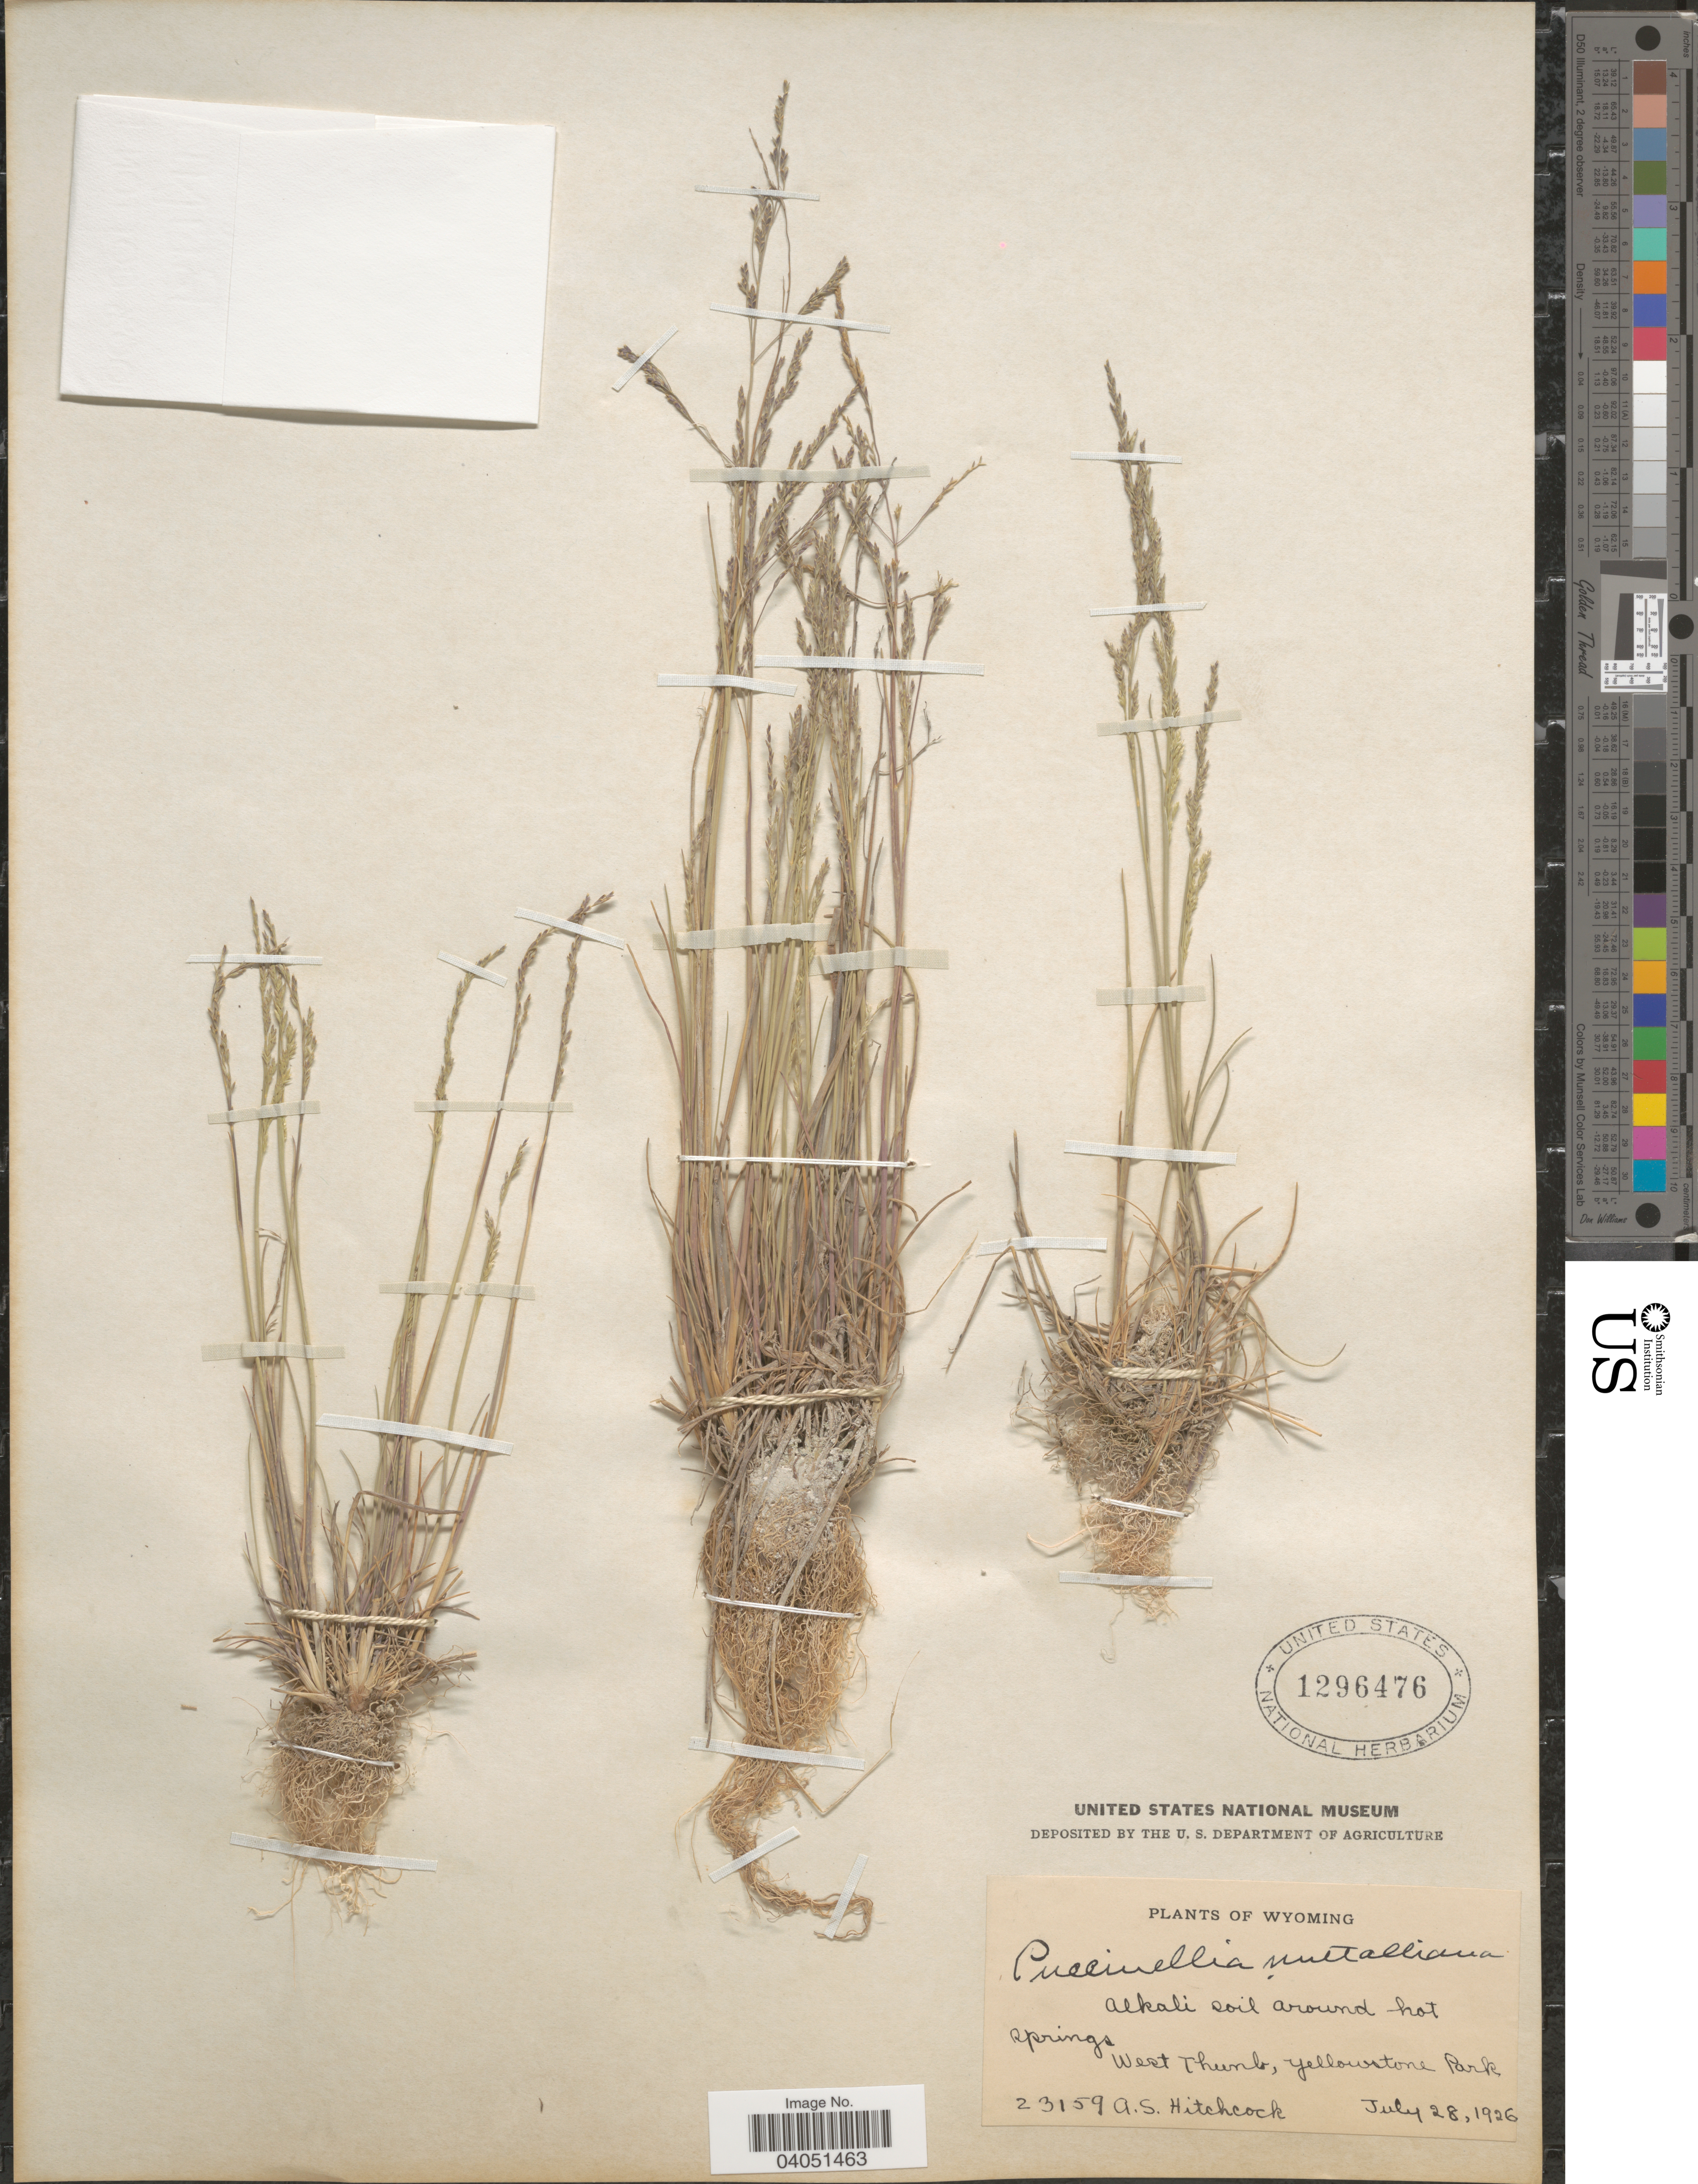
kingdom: Plantae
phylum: Tracheophyta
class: Liliopsida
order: Poales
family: Poaceae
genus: Puccinellia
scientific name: Puccinellia nuttalliana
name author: (Schult.) Hitchc.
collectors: A. S. Hitchcock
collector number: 23159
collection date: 1926-07-28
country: United States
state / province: Wyoming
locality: Alkali soil around hot springs. West Thumb, Yellowstone Park.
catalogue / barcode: US 1296476